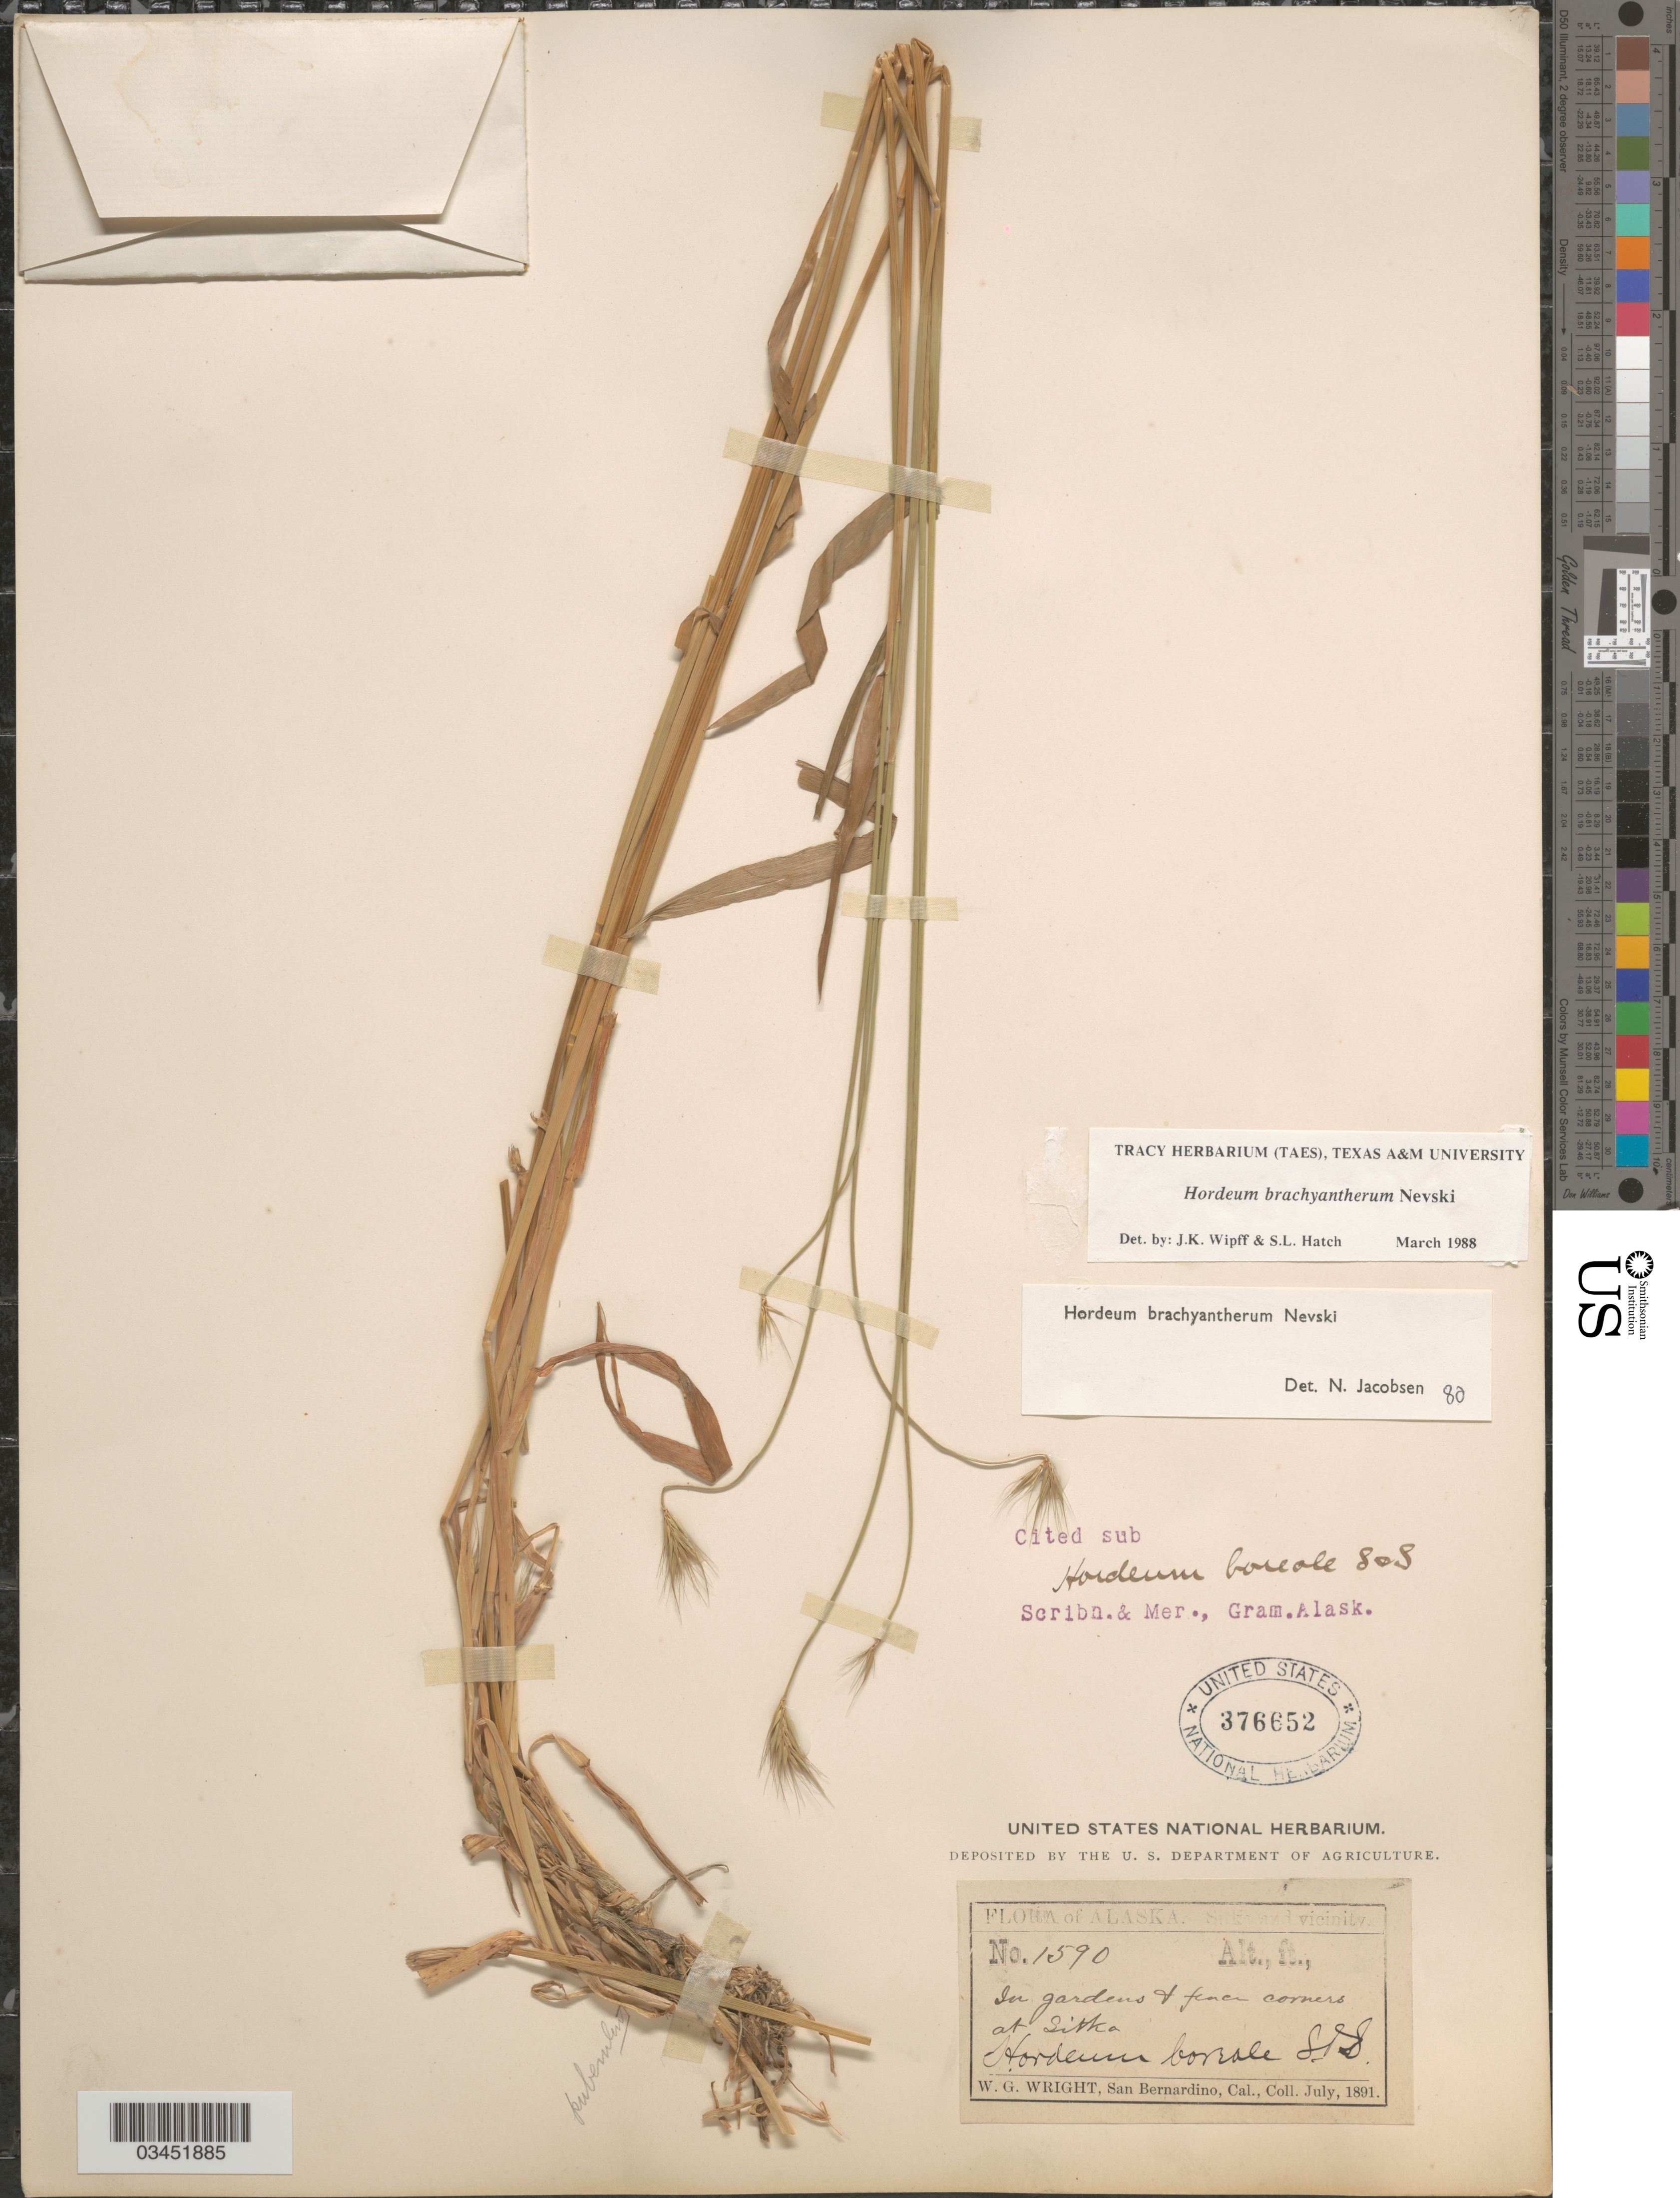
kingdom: Plantae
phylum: Tracheophyta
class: Liliopsida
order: Poales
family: Poaceae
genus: Hordeum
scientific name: Hordeum brachyantherum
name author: Nevski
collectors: W. G. Wright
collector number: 1590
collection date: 1891-07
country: United States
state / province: Alaska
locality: Sitka and vicinity. In gardens & fence corners at Sitka.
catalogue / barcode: US 376652